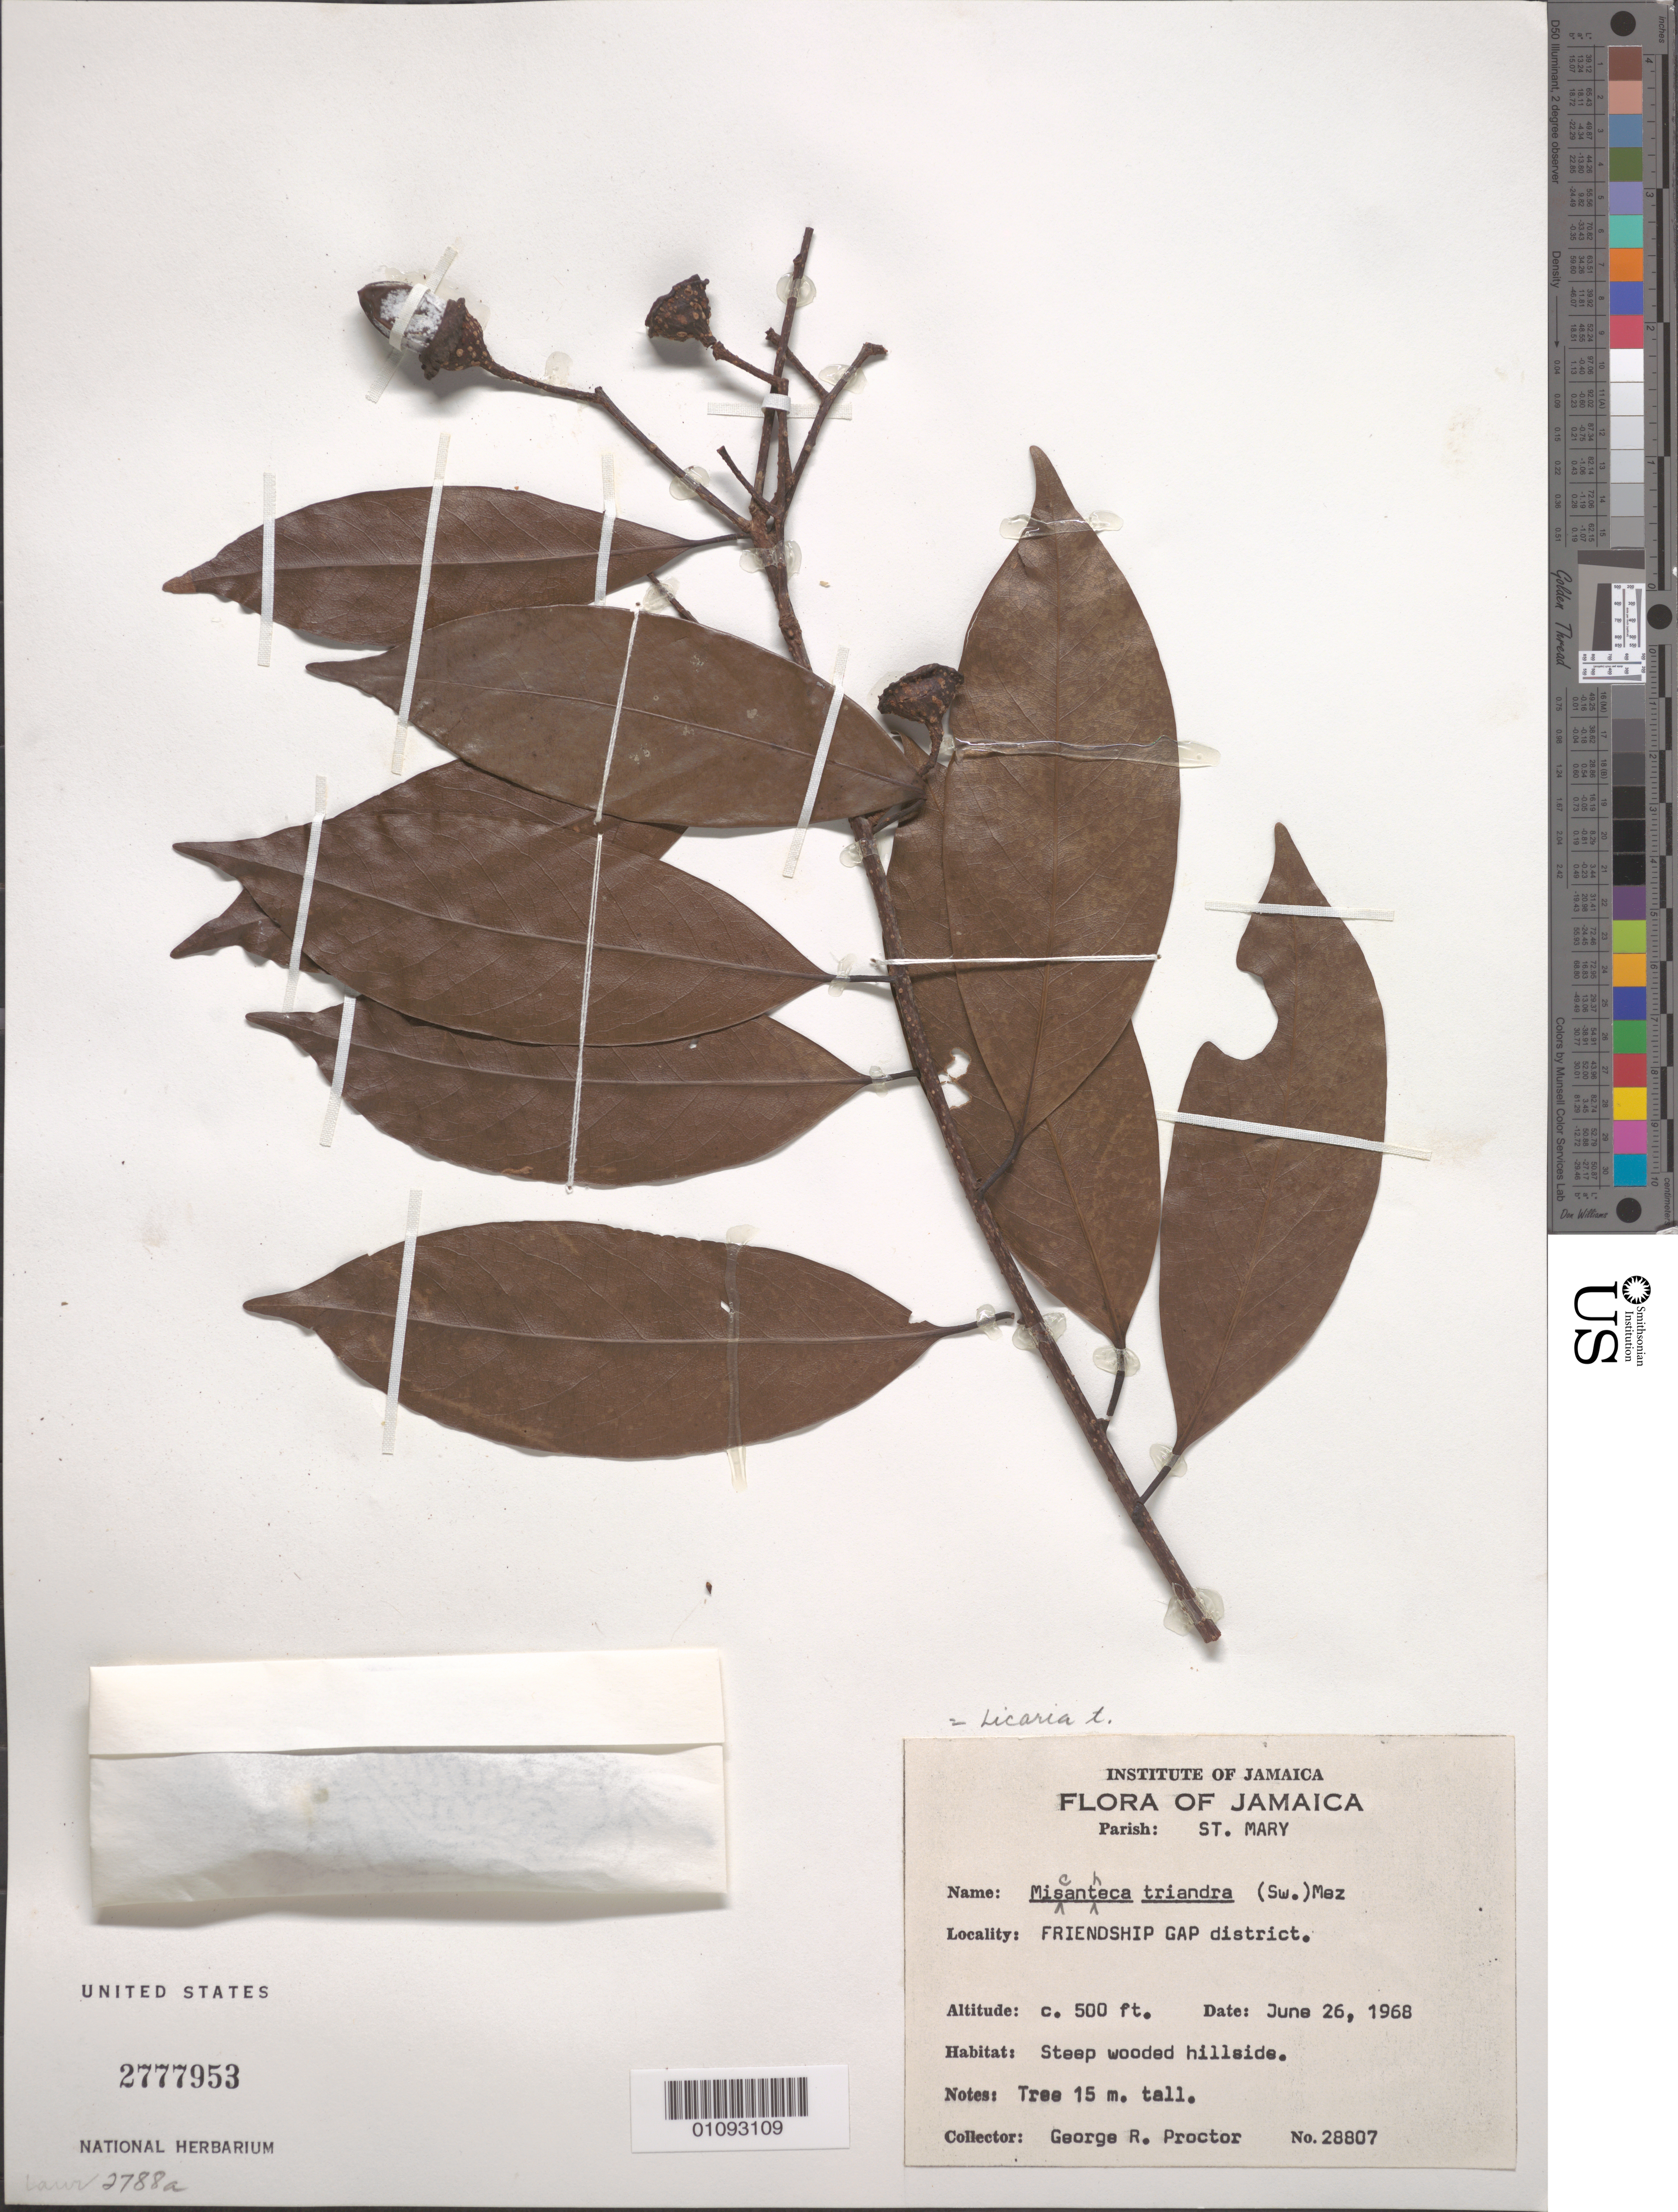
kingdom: Plantae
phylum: Tracheophyta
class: Magnoliopsida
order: Laurales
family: Lauraceae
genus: Licaria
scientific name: Licaria triandra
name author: (Sw.) Kosterm.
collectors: G. R. Proctor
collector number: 28807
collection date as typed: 26 Jun 1968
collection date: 1968-06-26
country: Jamaica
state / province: Saint Mary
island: Jamaica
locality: Friendship Gap District.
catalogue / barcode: US 2777953